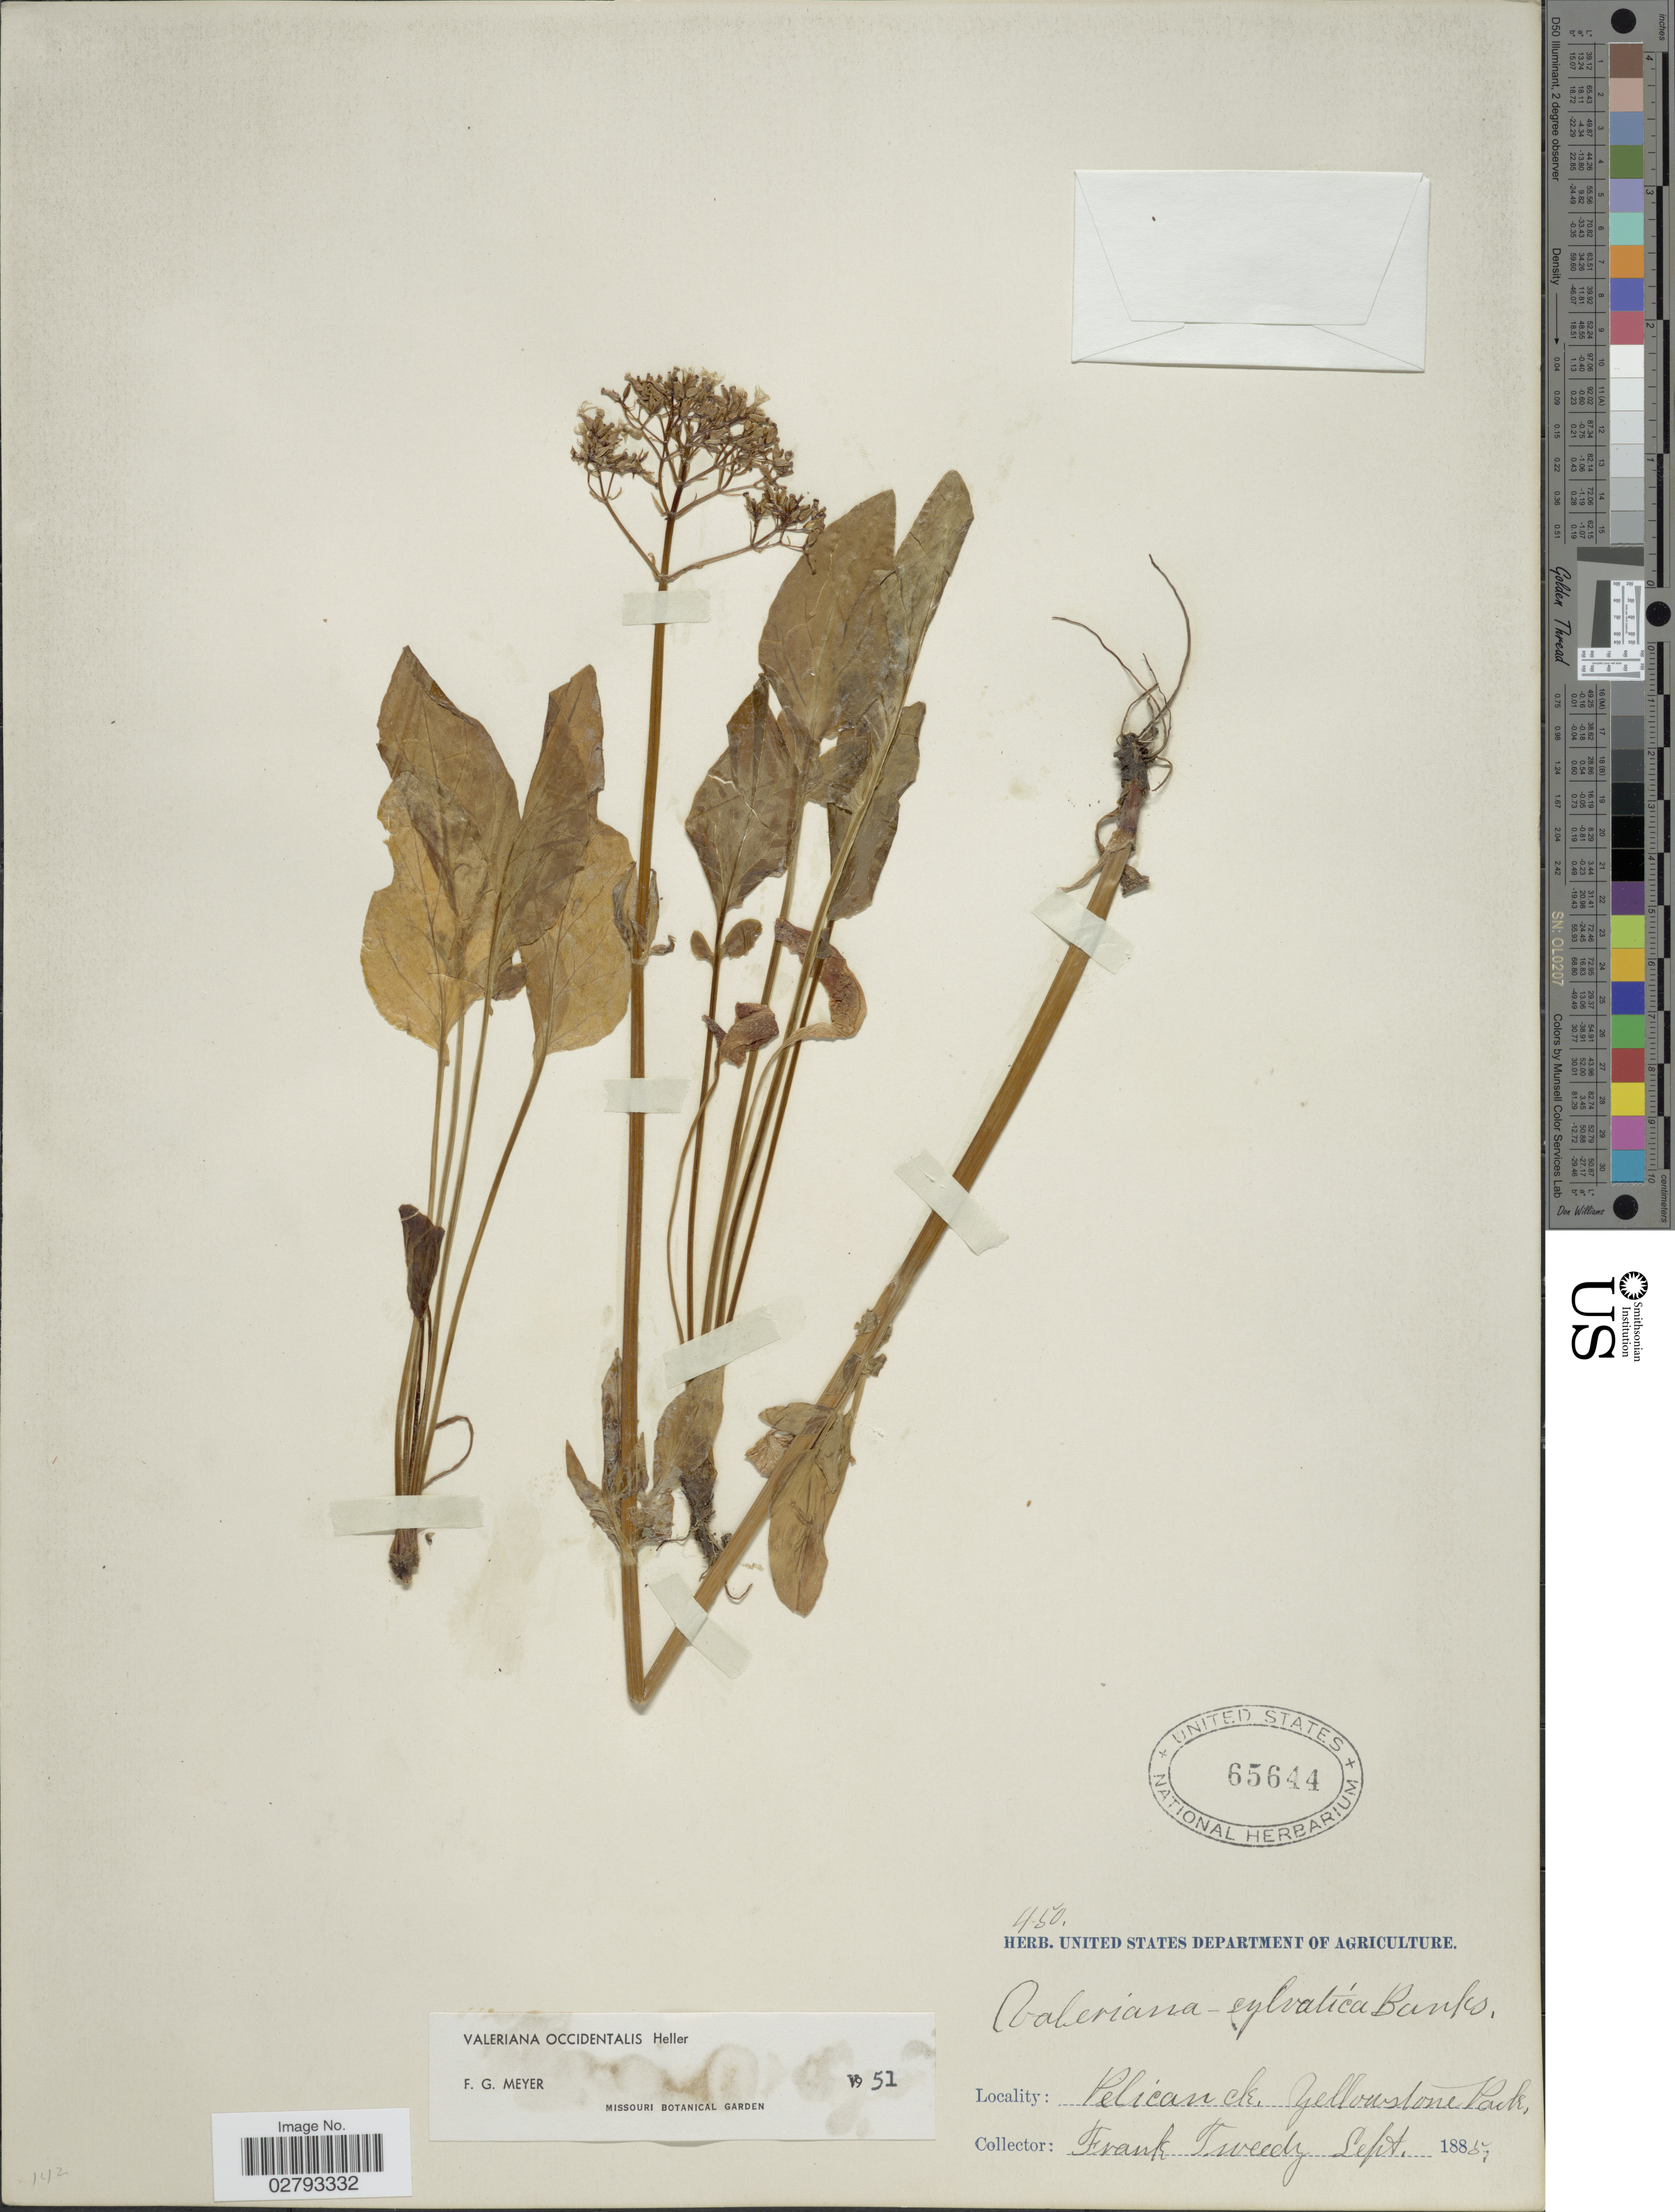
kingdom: Plantae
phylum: Tracheophyta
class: Magnoliopsida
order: Dipsacales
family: Caprifoliaceae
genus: Valeriana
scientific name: Valeriana occidentalis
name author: A. Heller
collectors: F. Tweedy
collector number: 450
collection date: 1885-09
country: United States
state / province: Wyoming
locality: Pelican cr, Yellowstone Park.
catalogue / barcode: US 65644